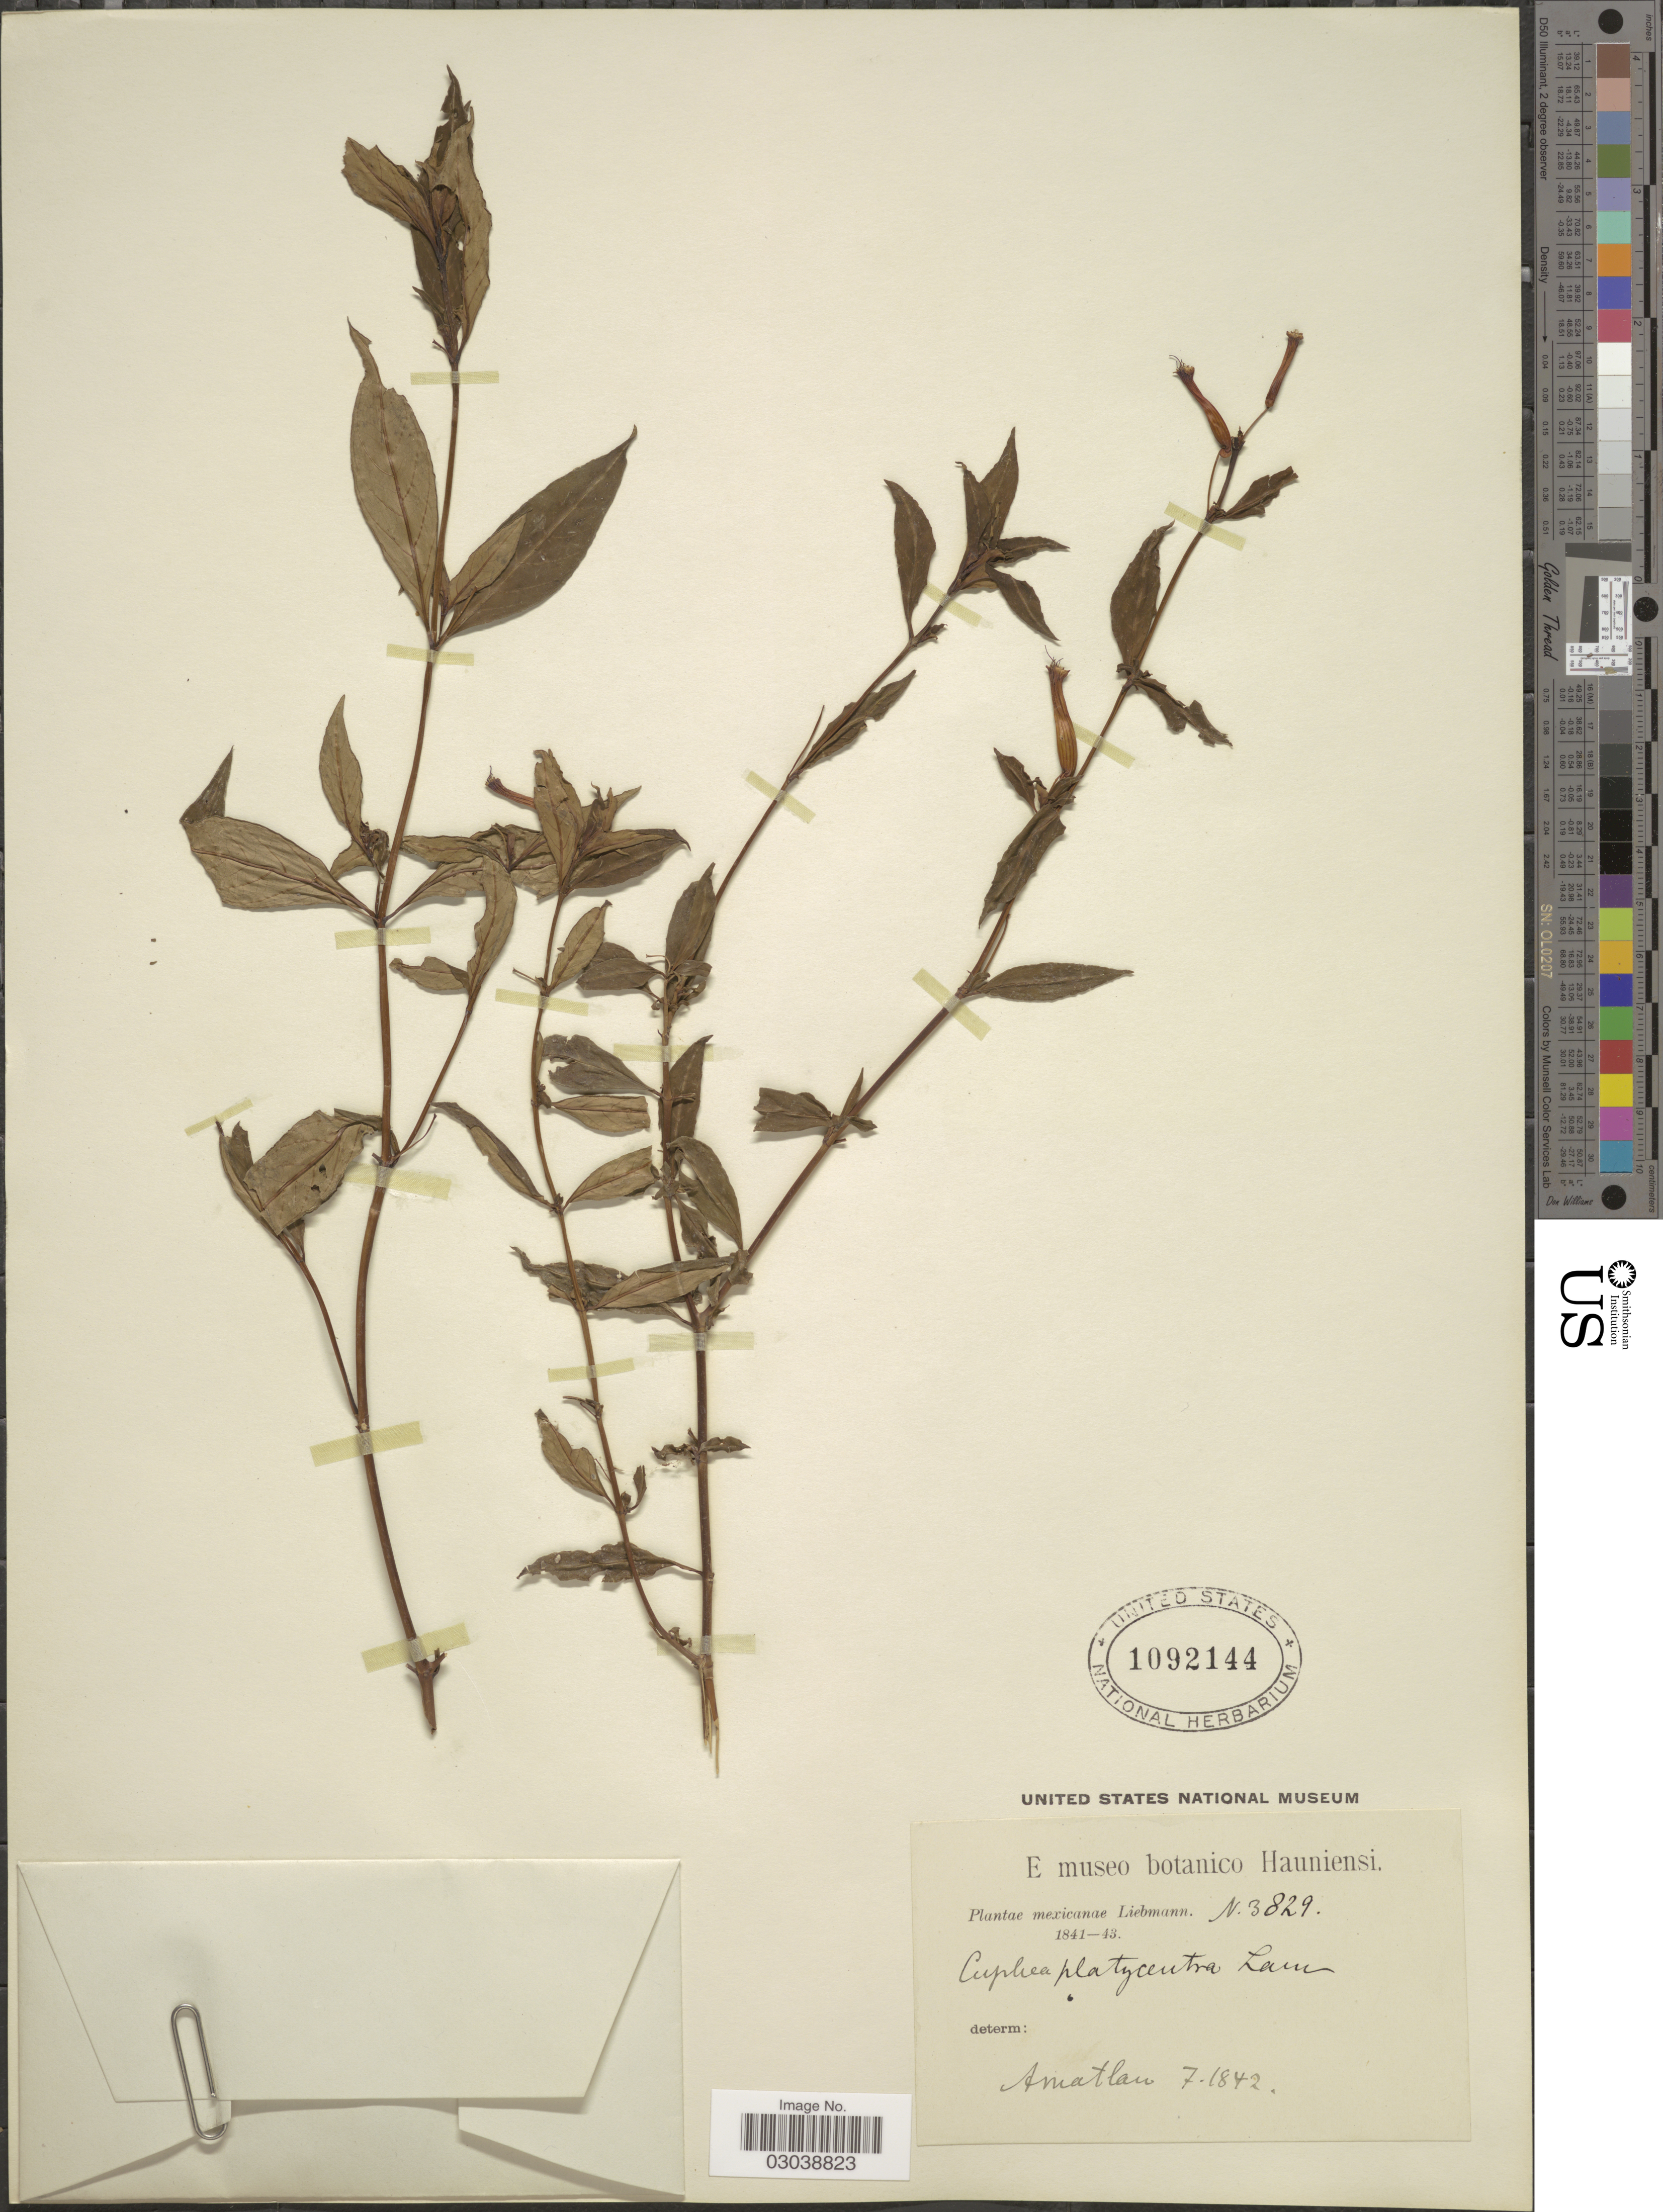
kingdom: Plantae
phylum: Tracheophyta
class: Magnoliopsida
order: Myrtales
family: Lythraceae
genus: Cuphea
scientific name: Cuphea platycentra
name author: Lem.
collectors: Liebmann, --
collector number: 3829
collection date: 1842-07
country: Mexico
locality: Amatlan.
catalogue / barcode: US 1092144